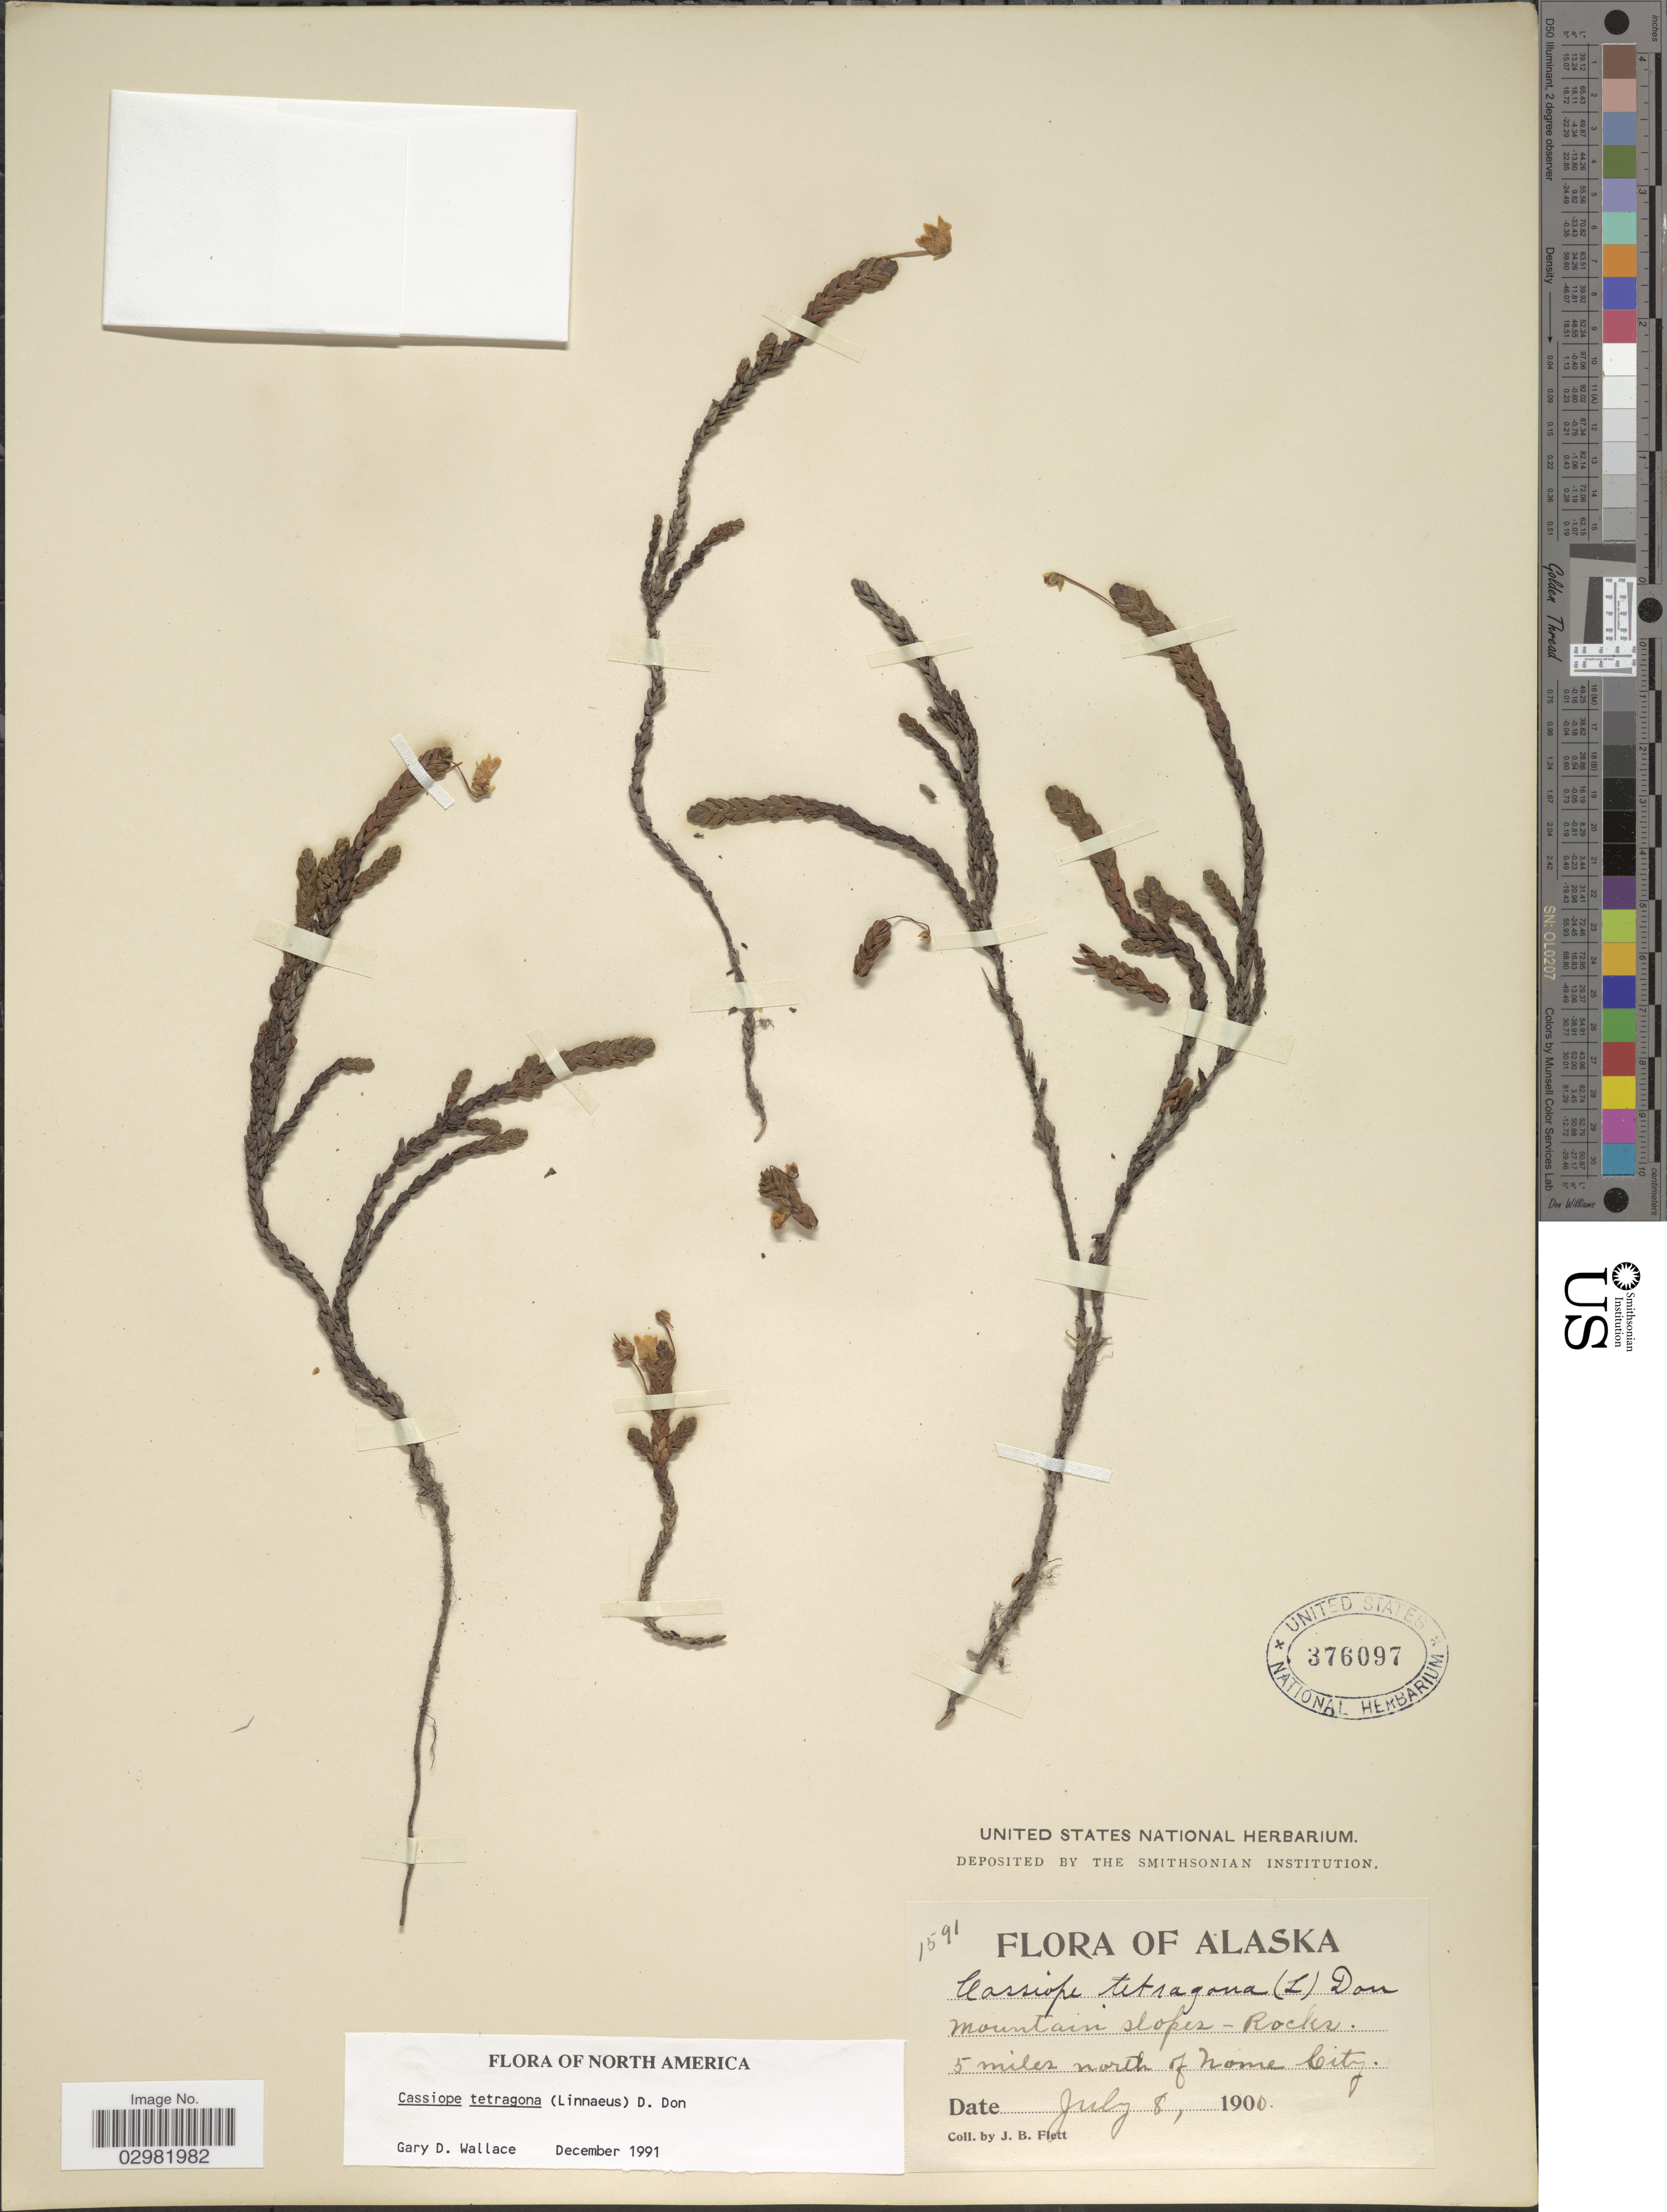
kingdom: Plantae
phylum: Tracheophyta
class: Magnoliopsida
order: Ericales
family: Ericaceae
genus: Cassiope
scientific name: Cassiope tetragona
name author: (L.) D. Don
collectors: J. Flett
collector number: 1591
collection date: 1900-07-08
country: United States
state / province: Alaska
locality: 5 miles north of Nome City.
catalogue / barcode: US 376097